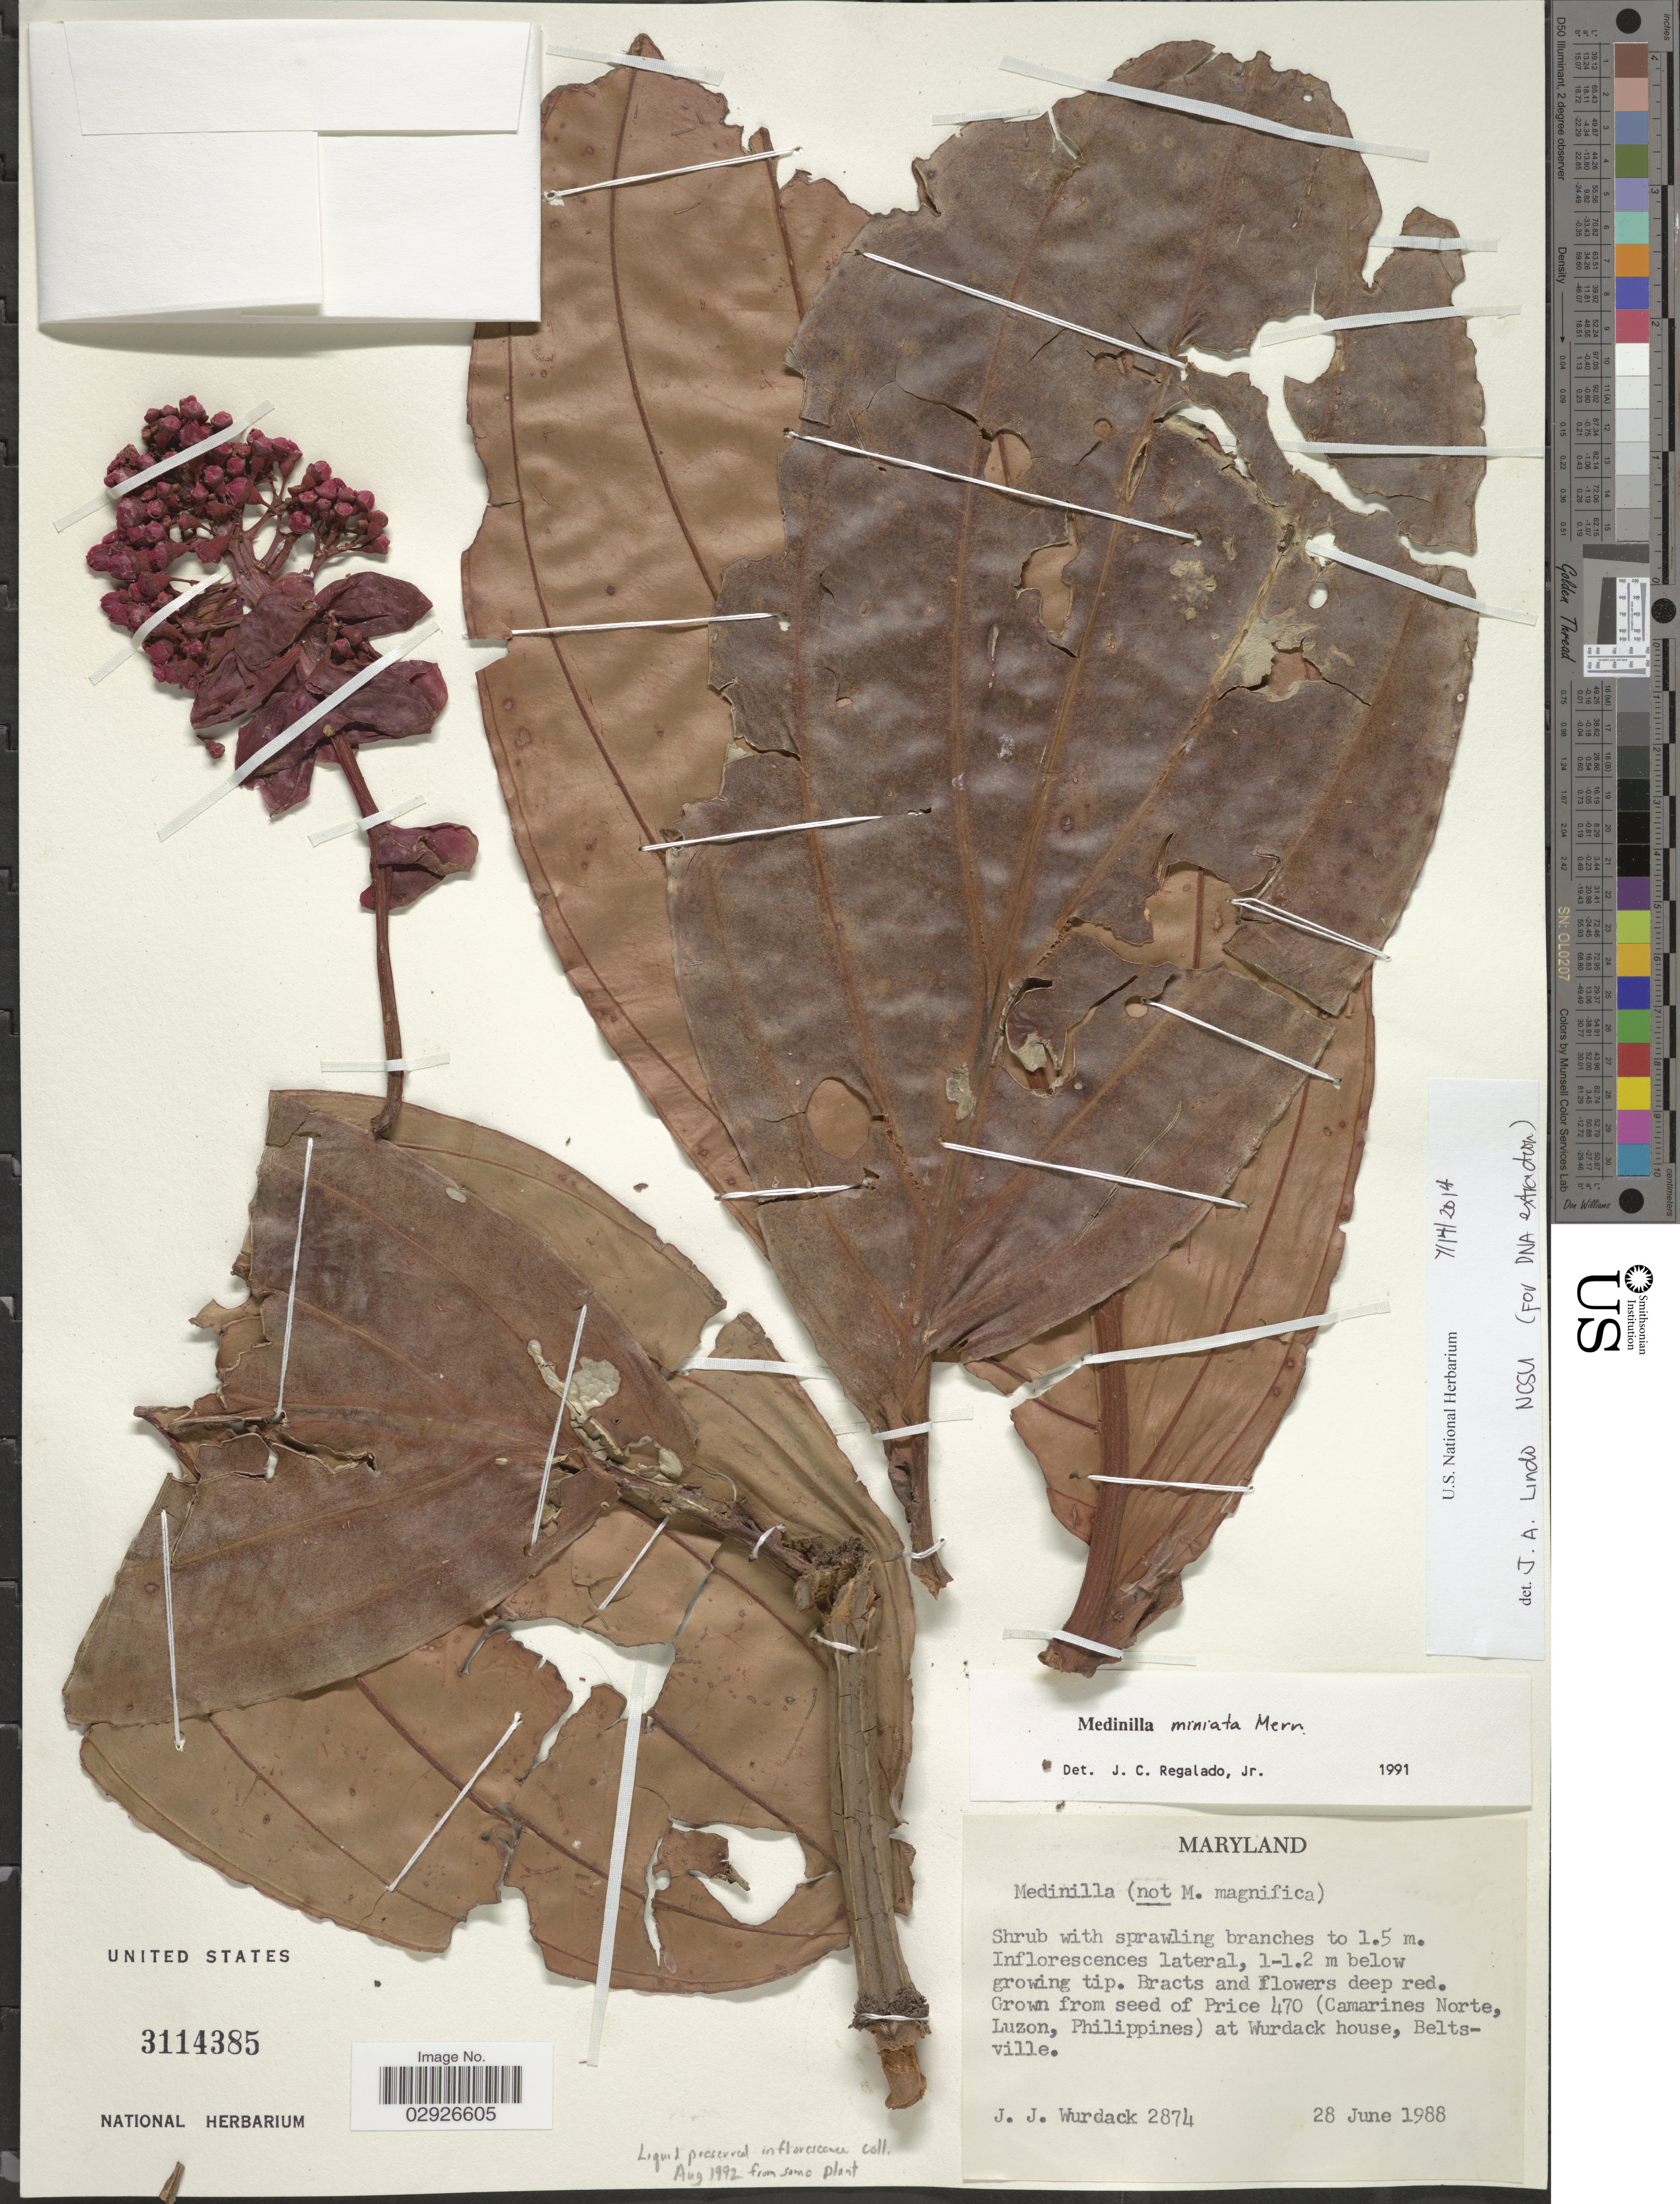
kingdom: Plantae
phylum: Tracheophyta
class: Magnoliopsida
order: Myrtales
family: Melastomataceae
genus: Medinilla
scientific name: Medinilla miniata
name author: Merr.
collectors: J. J. Wurdack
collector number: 2874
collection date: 1988-06-28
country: United States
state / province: Maryland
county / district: Prince George's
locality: At Wurdack house, Beltsville.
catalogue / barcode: US 3114385